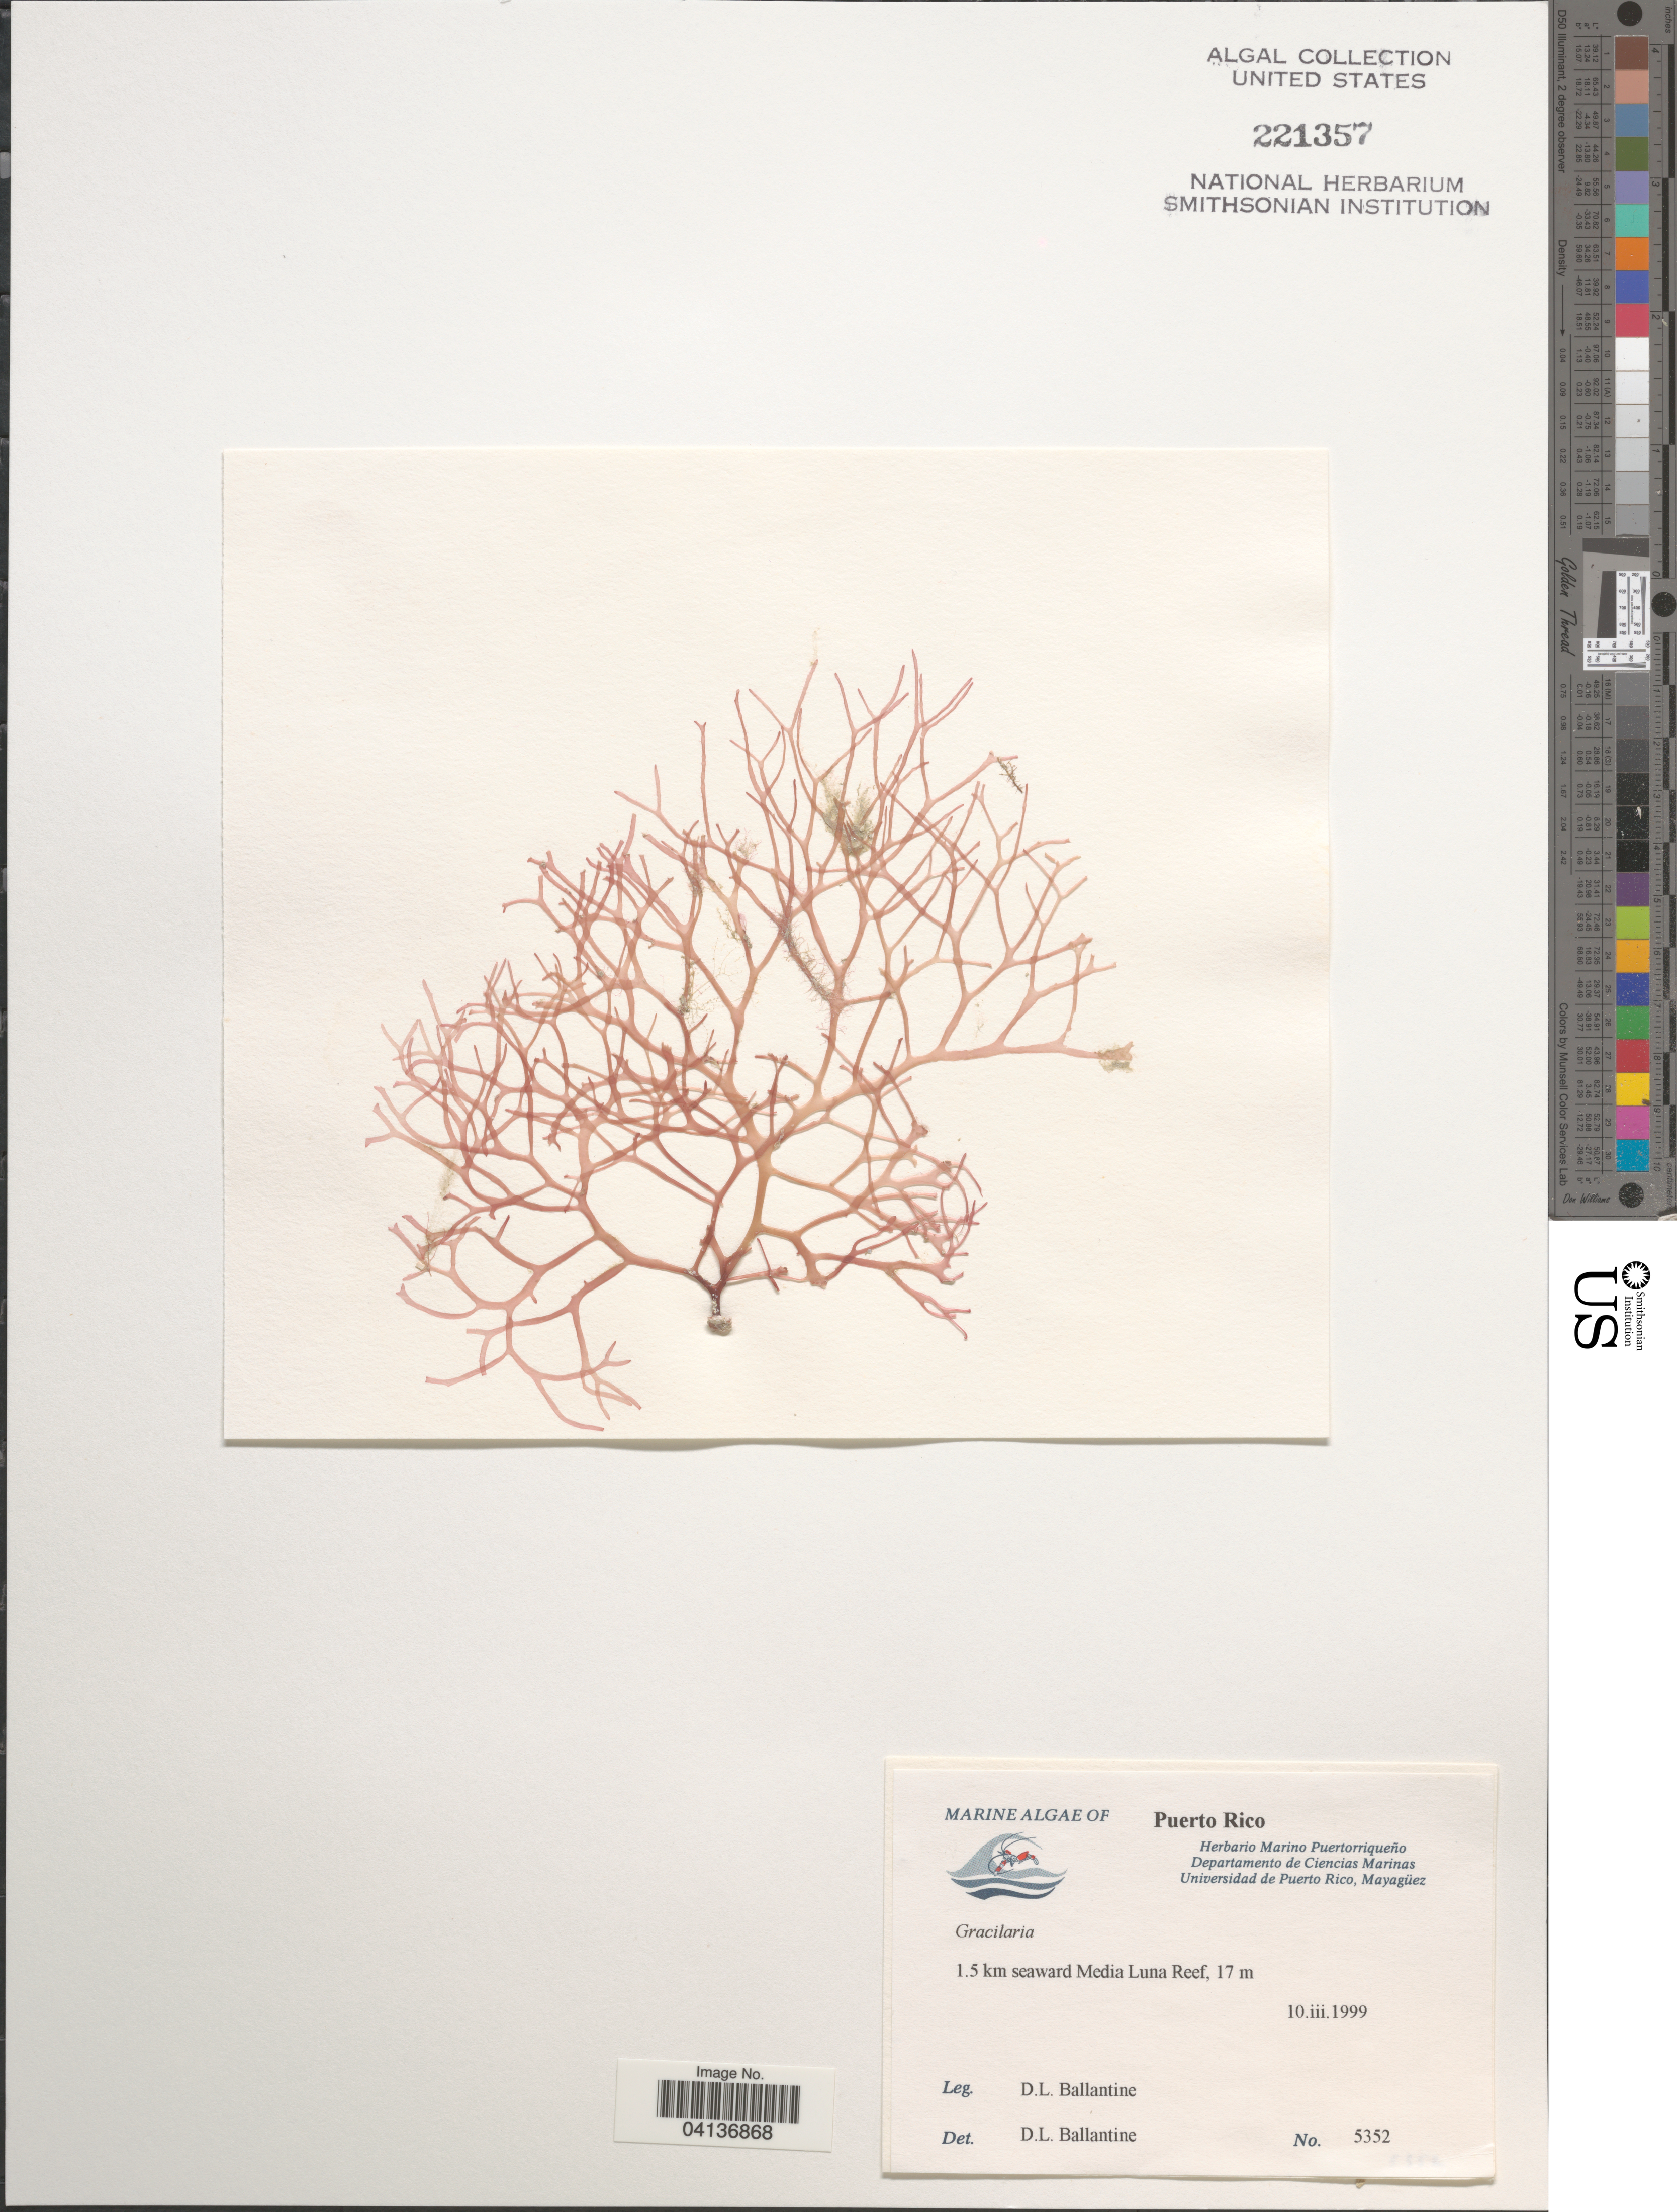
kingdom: Plantae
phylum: Rhodophyta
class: Florideophyceae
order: Gracilariales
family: Gracilariaceae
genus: Gracilaria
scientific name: Gracilaria sp.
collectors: D.L. Ballantine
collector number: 5352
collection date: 1999-03-10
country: Puerto Rico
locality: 1.5 km seaward Media Luna Reef.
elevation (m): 17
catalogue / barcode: US 221357